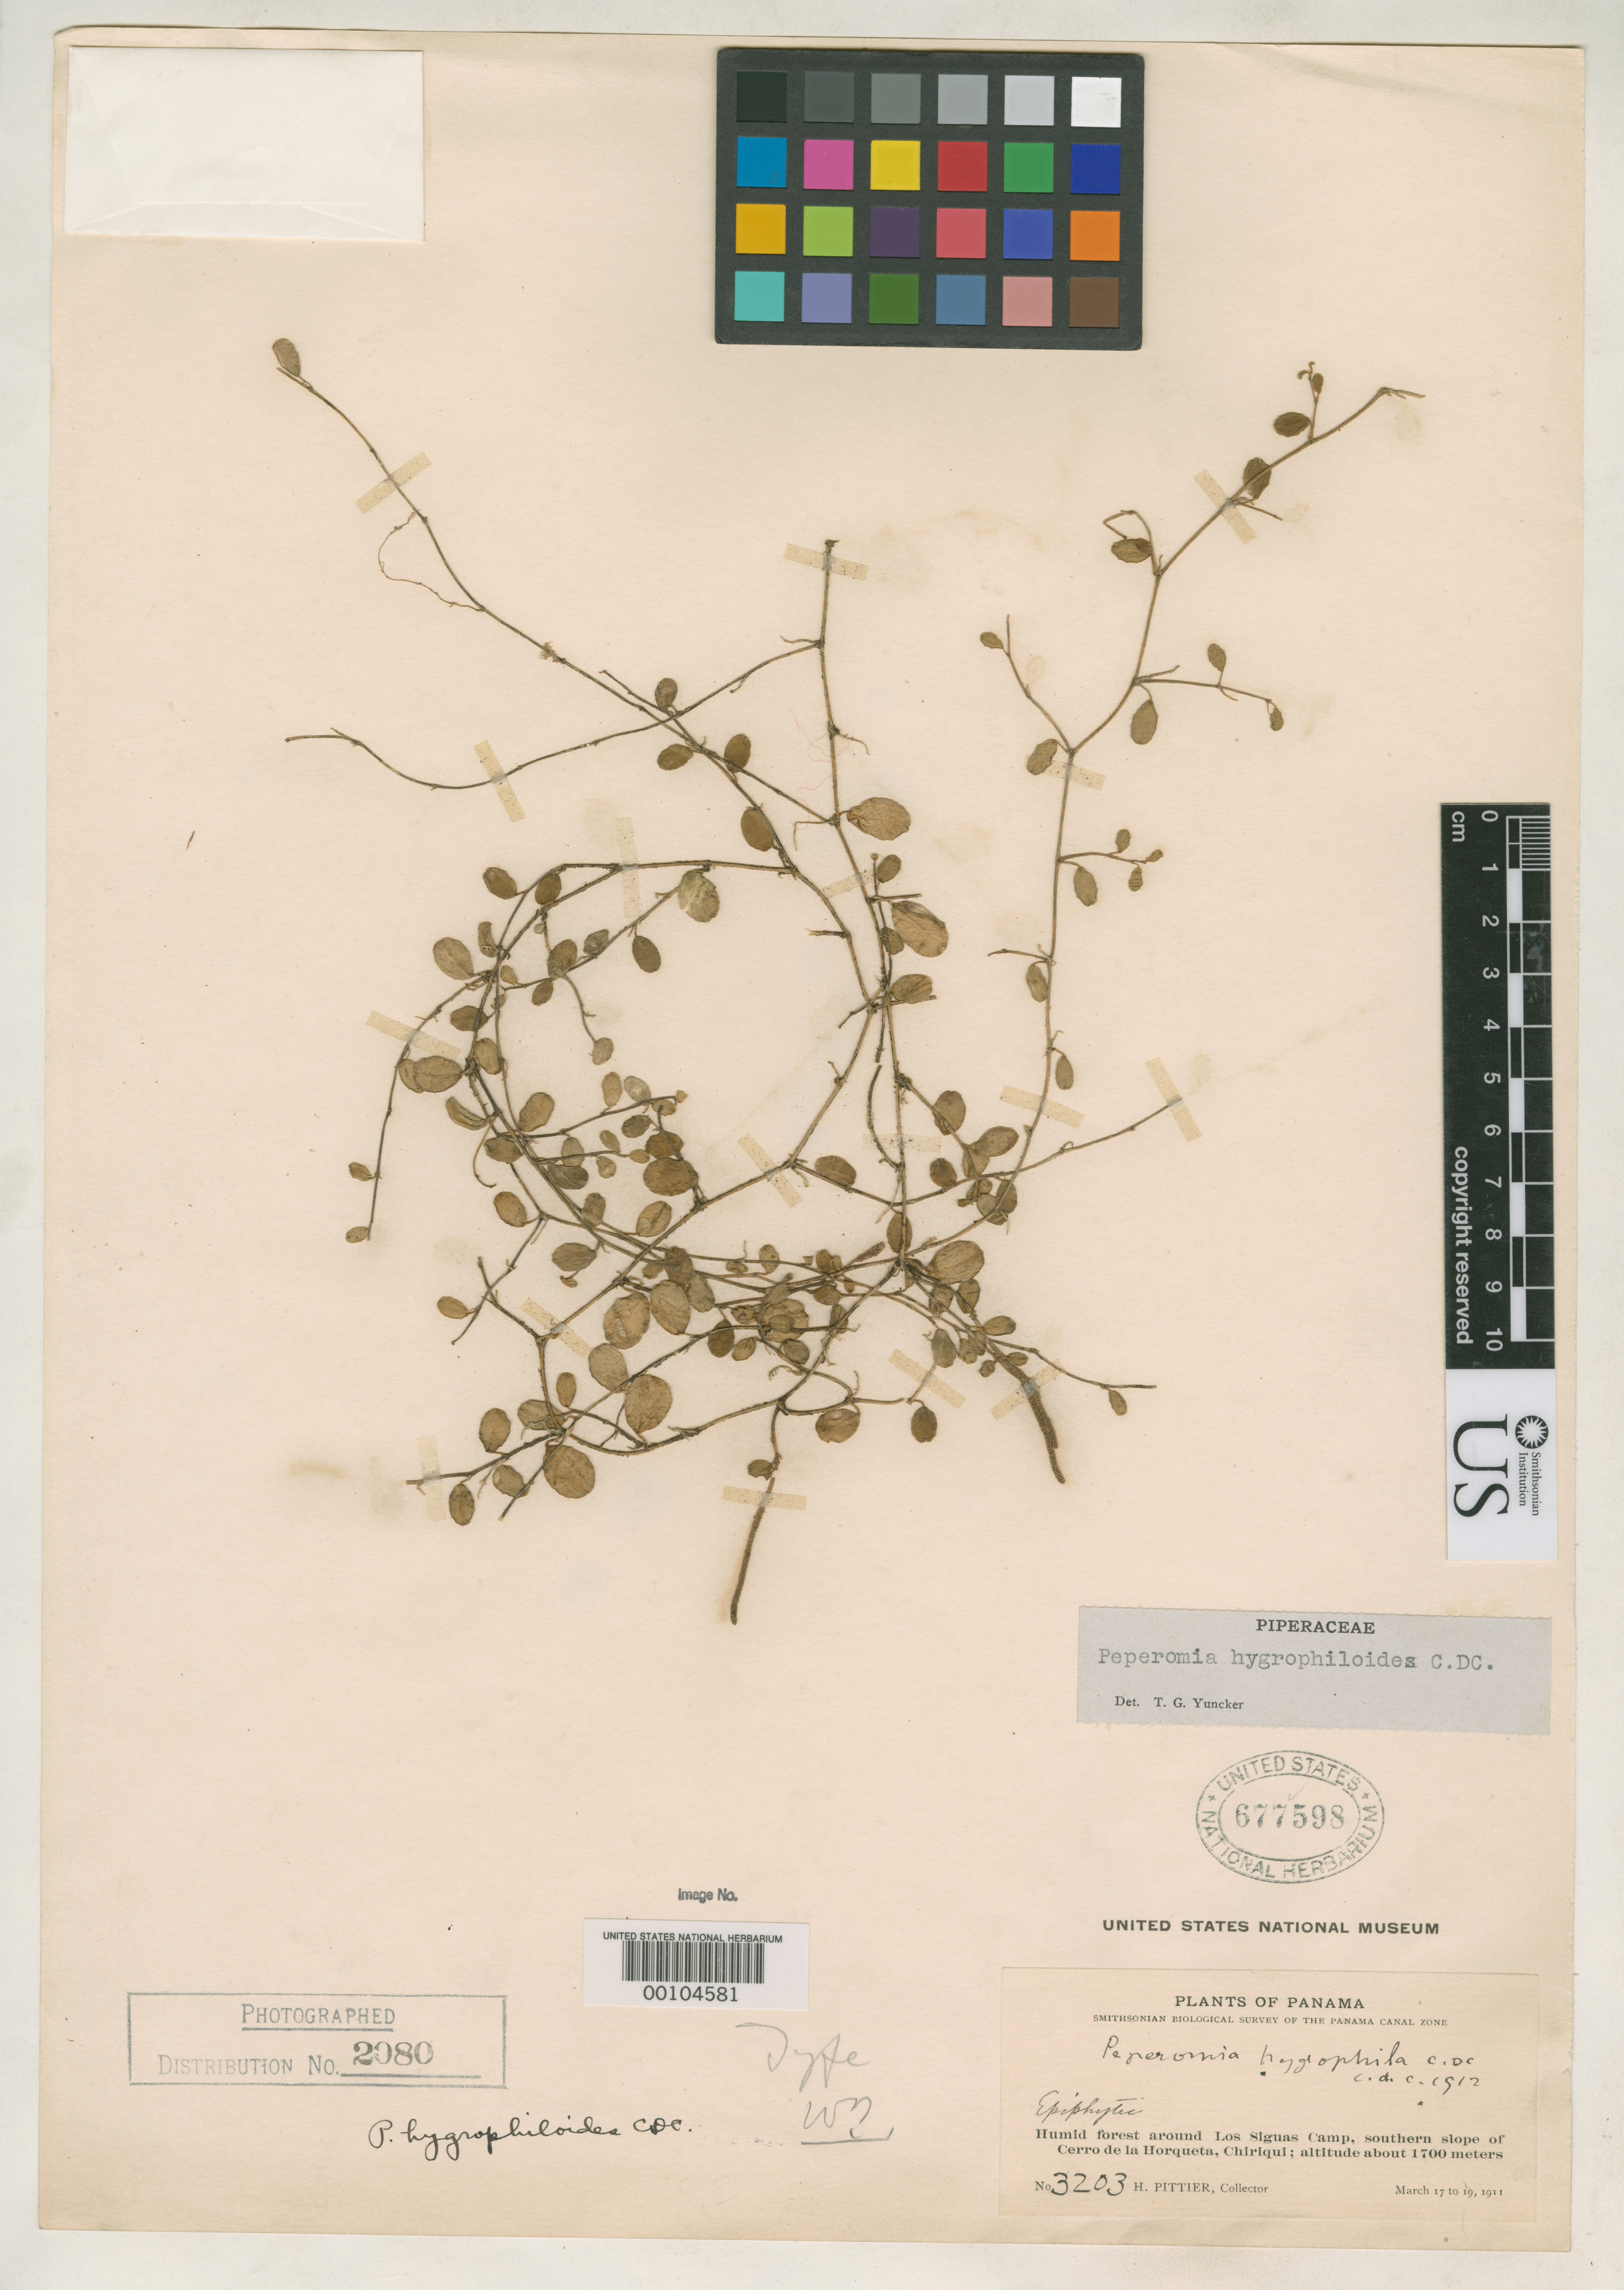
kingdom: Plantae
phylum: Tracheophyta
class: Magnoliopsida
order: Piperales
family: Piperaceae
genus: Peperomia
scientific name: Peperomia hygrophiloides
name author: C. DC.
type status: Type Collection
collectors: H. F. Pittier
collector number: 3203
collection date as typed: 17 Mar 1911 to 19 Mar 1911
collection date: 1911-03-17/1911-03-19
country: Panama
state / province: Chiriquí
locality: Los Siguas Camp, Cerro de La Horqueta.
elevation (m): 1700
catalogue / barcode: US 677598